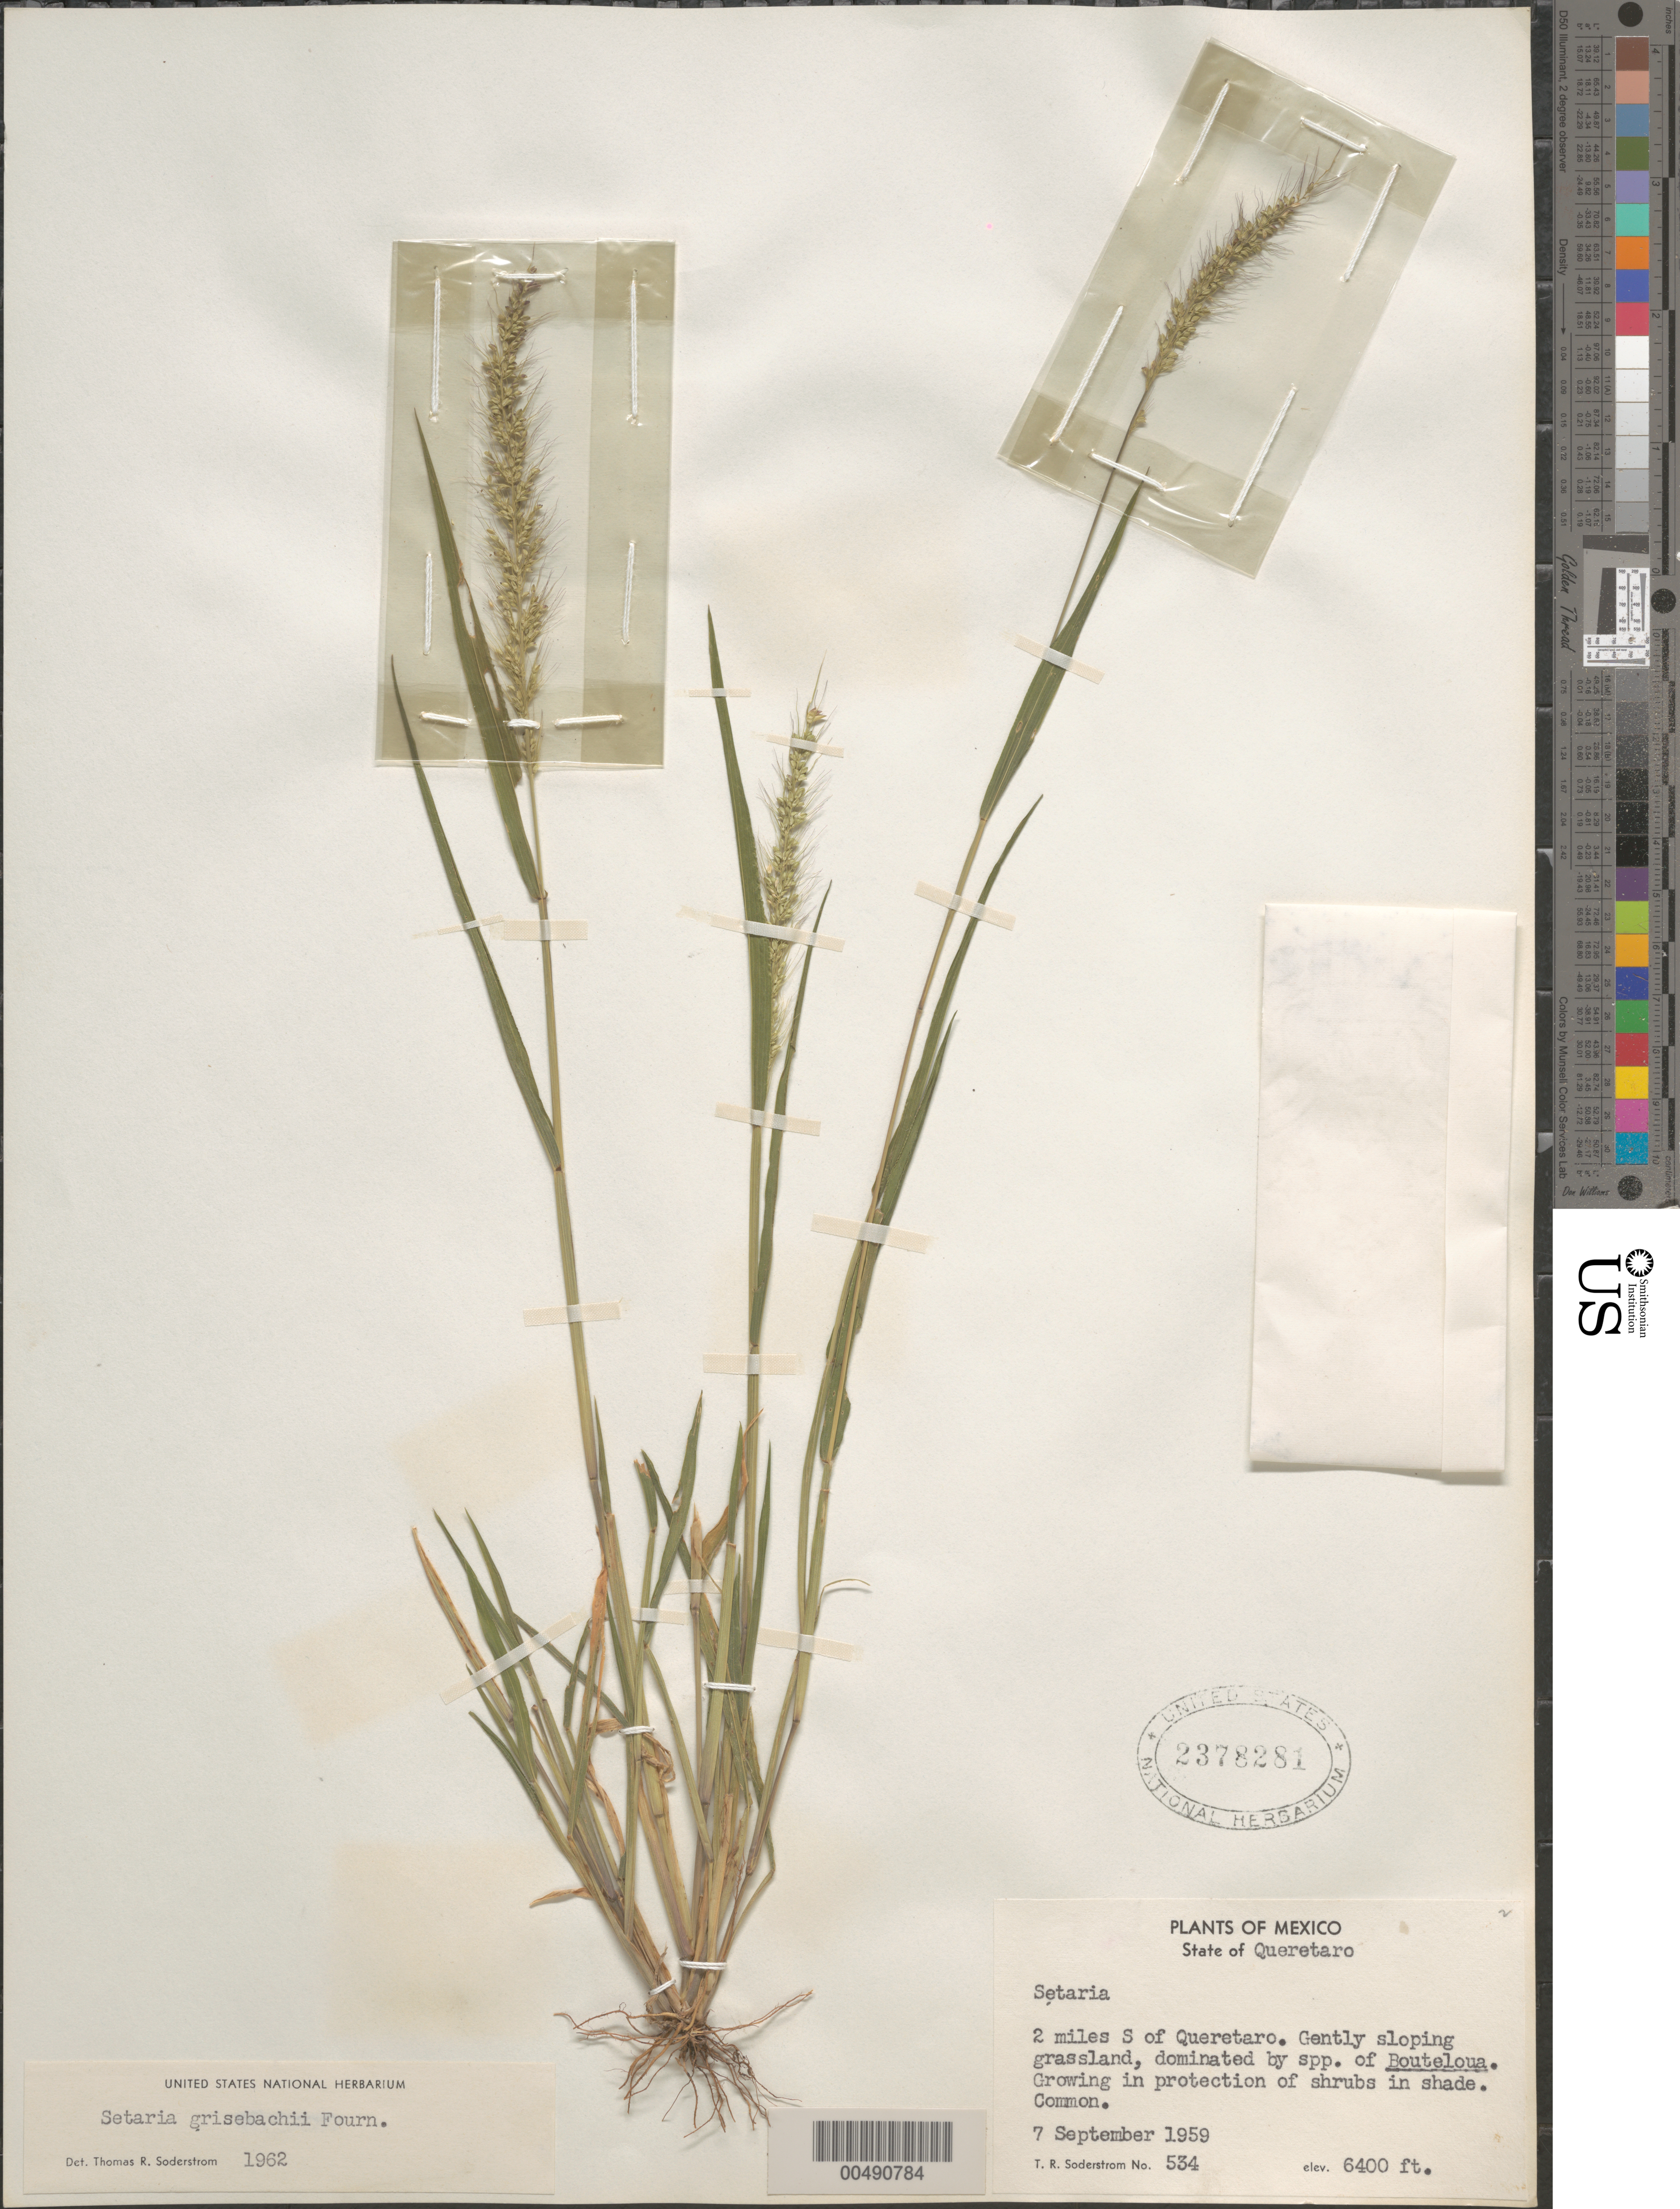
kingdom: Plantae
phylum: Tracheophyta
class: Liliopsida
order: Poales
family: Poaceae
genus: Setaria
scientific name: Setaria grisebachii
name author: E. Fourn.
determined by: Soderstrom, T. R.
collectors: T. R. Soderstrom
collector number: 534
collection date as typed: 7 Sep 1959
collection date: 1959-09-07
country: Mexico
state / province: Querétaro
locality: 2 mi S of Querétaro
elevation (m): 1951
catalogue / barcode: US 2378281